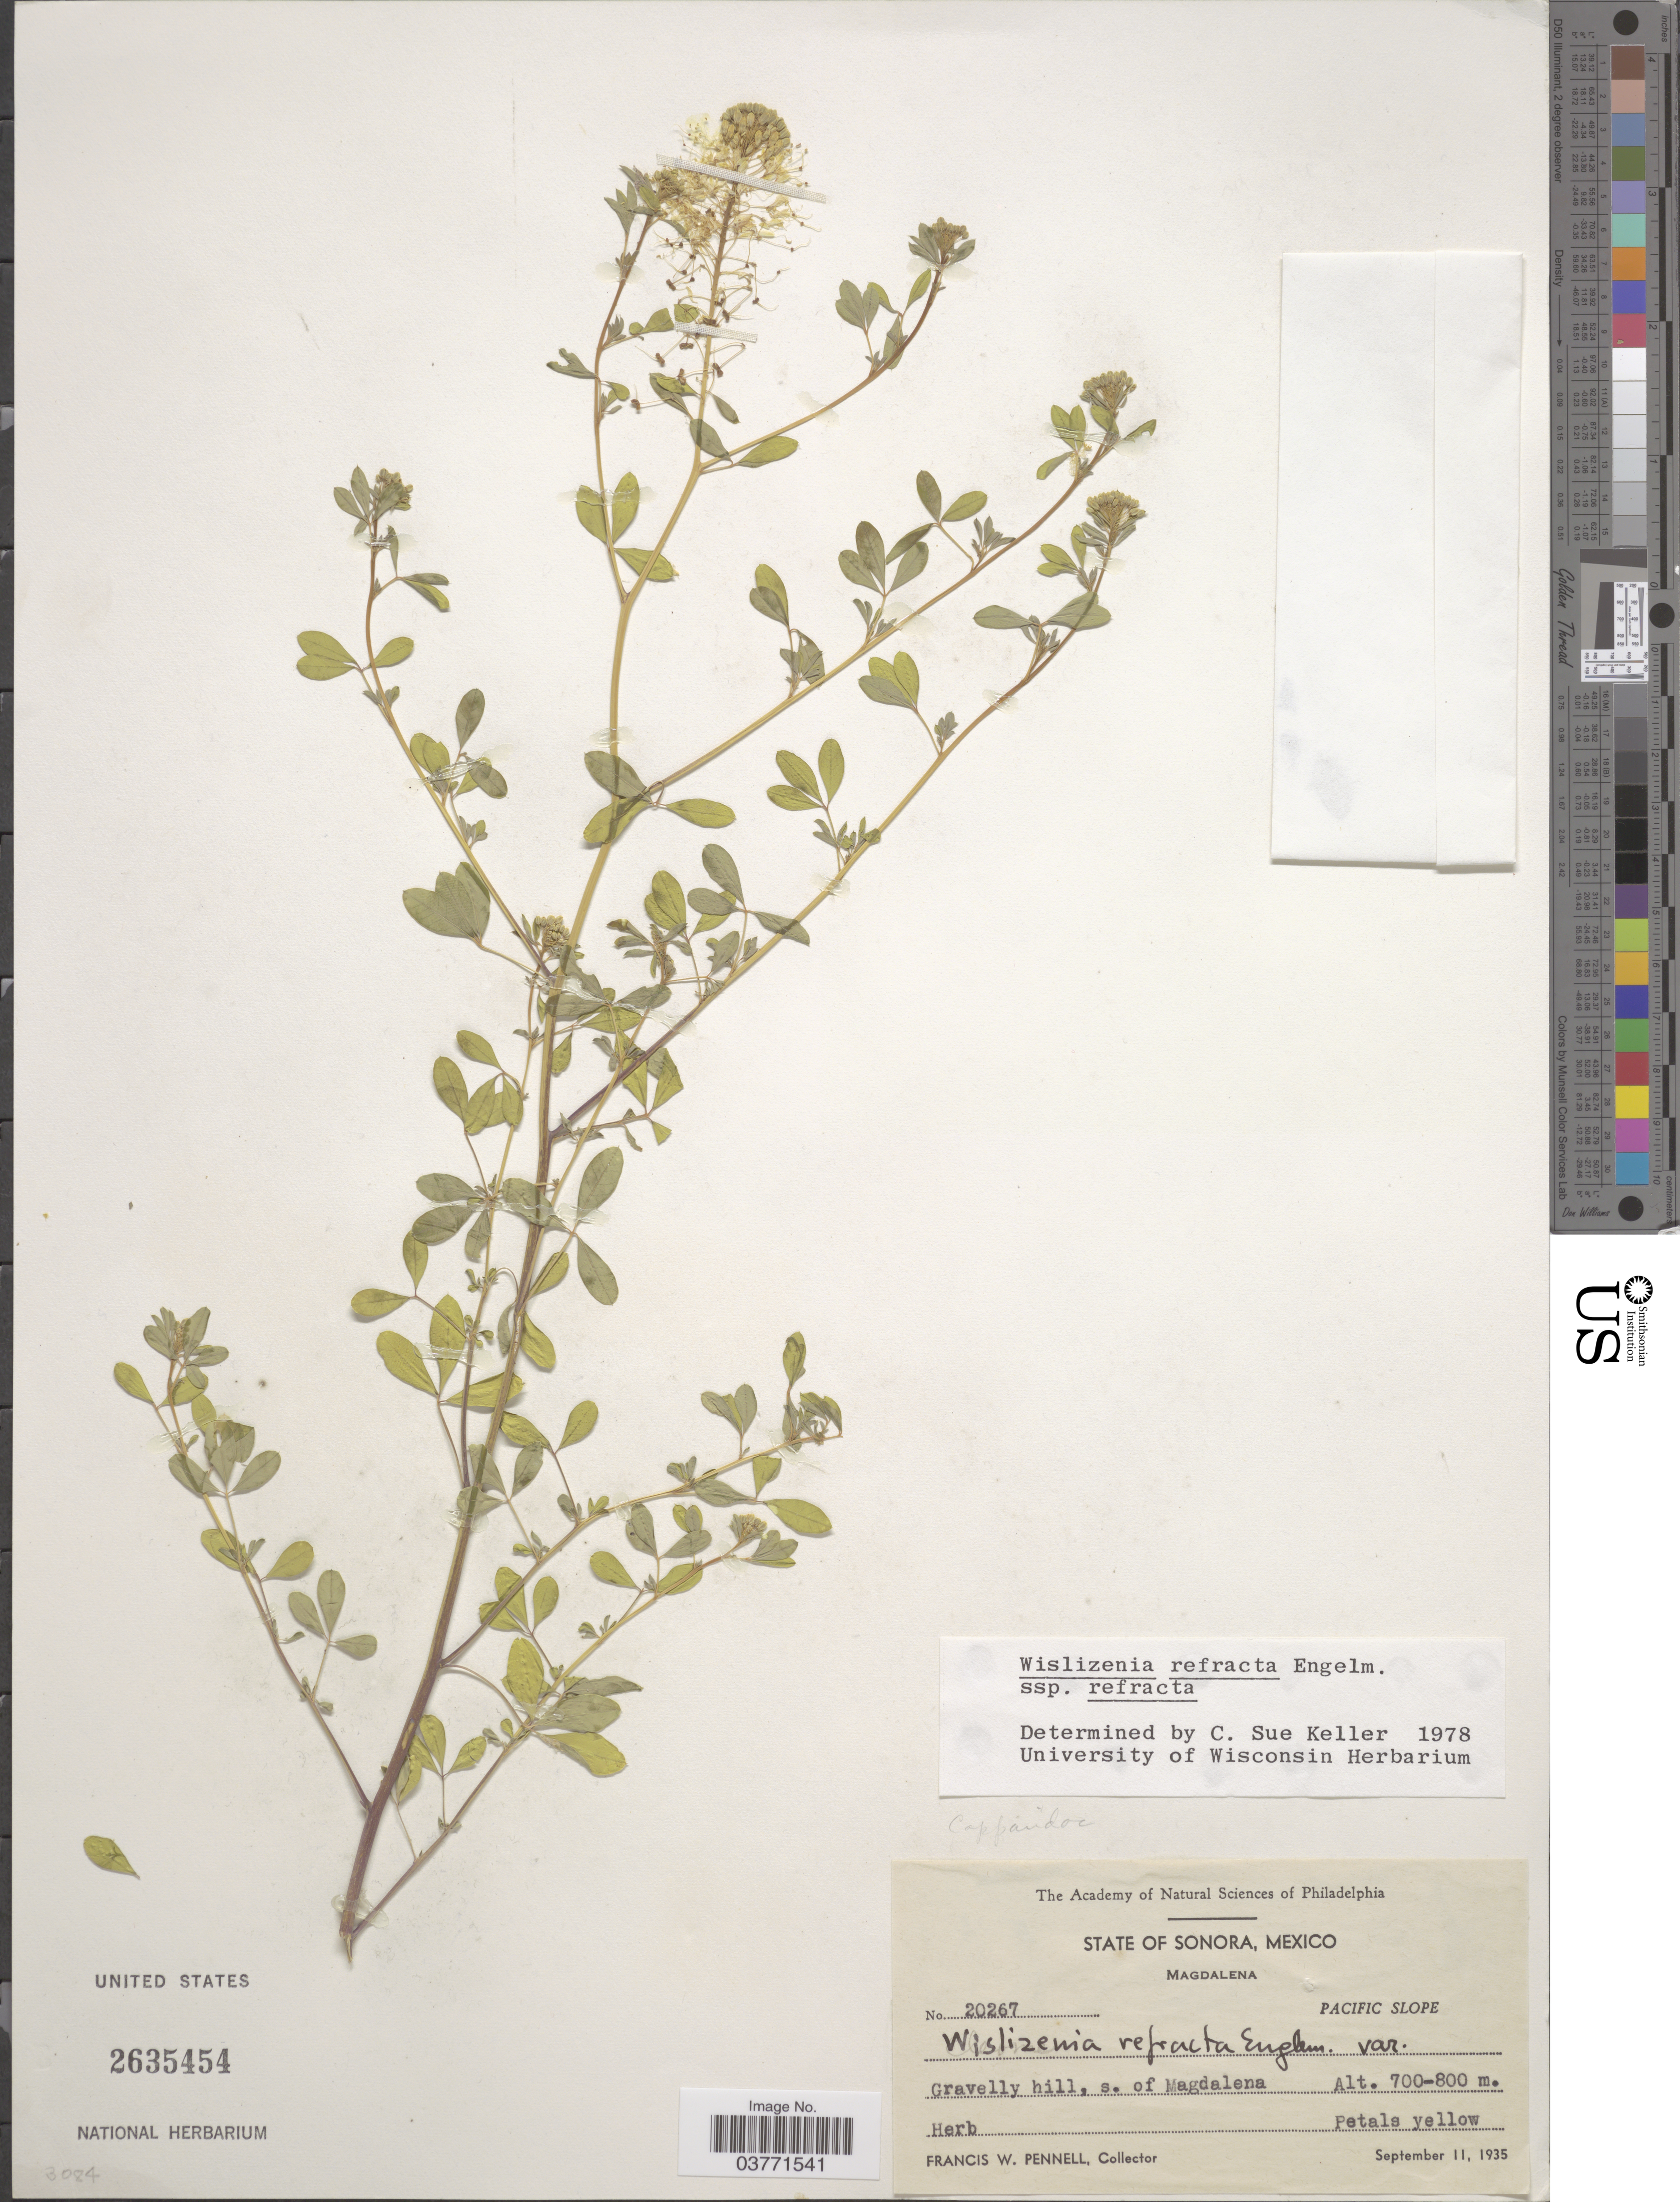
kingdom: Plantae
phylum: Tracheophyta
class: Magnoliopsida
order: Brassicales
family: Cleomaceae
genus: Cleomella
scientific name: Cleomella refracta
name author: (Engelm.) J.C. Hall & Roalson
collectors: F. W. Pennell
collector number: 20267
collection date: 1935-09-11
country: Mexico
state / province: Sonora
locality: Magdalena. Pacific Slope. Gravelly hill, s. of Magdalena.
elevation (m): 700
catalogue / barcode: US 2635454